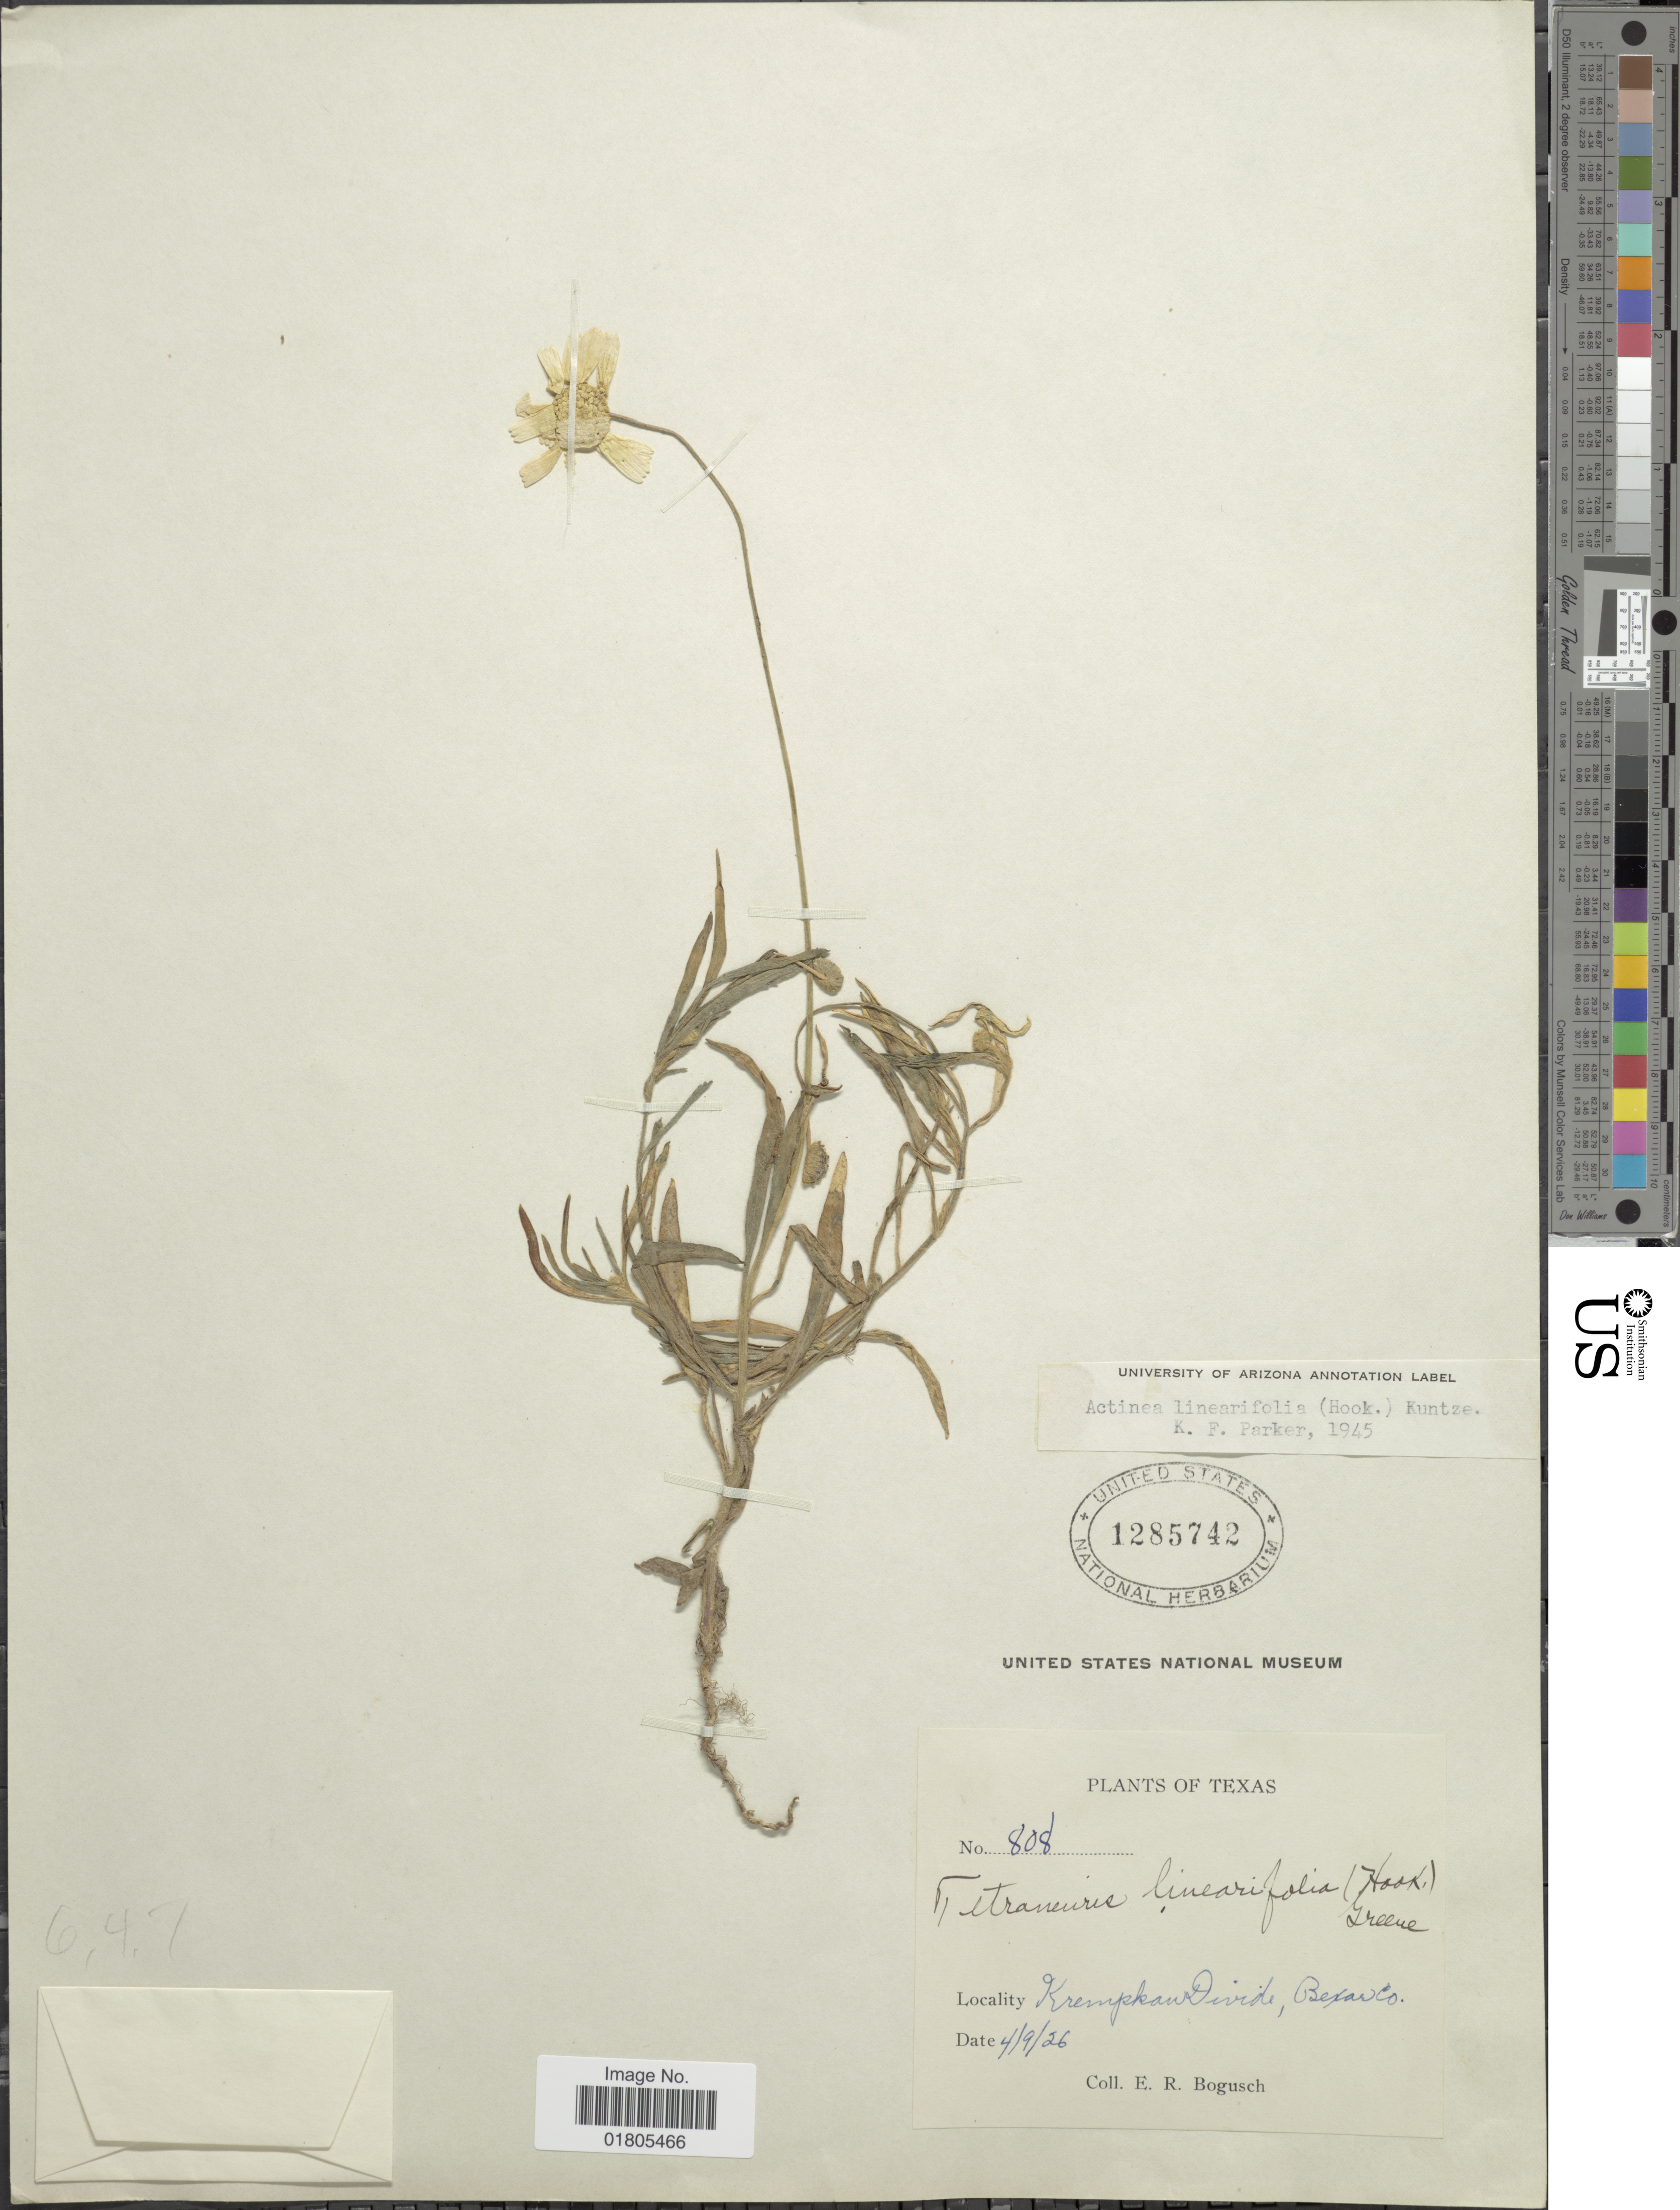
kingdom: Plantae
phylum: Tracheophyta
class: Magnoliopsida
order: Asterales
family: Asteraceae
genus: Actinea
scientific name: Actinea linearifolia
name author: (Hook.) Kuntze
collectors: E. Bogusch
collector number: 808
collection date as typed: Transcribed d/m/y: 9/4/26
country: United States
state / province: Texas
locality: Krempkaw Divide, Bexar Co.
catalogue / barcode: US 1285742